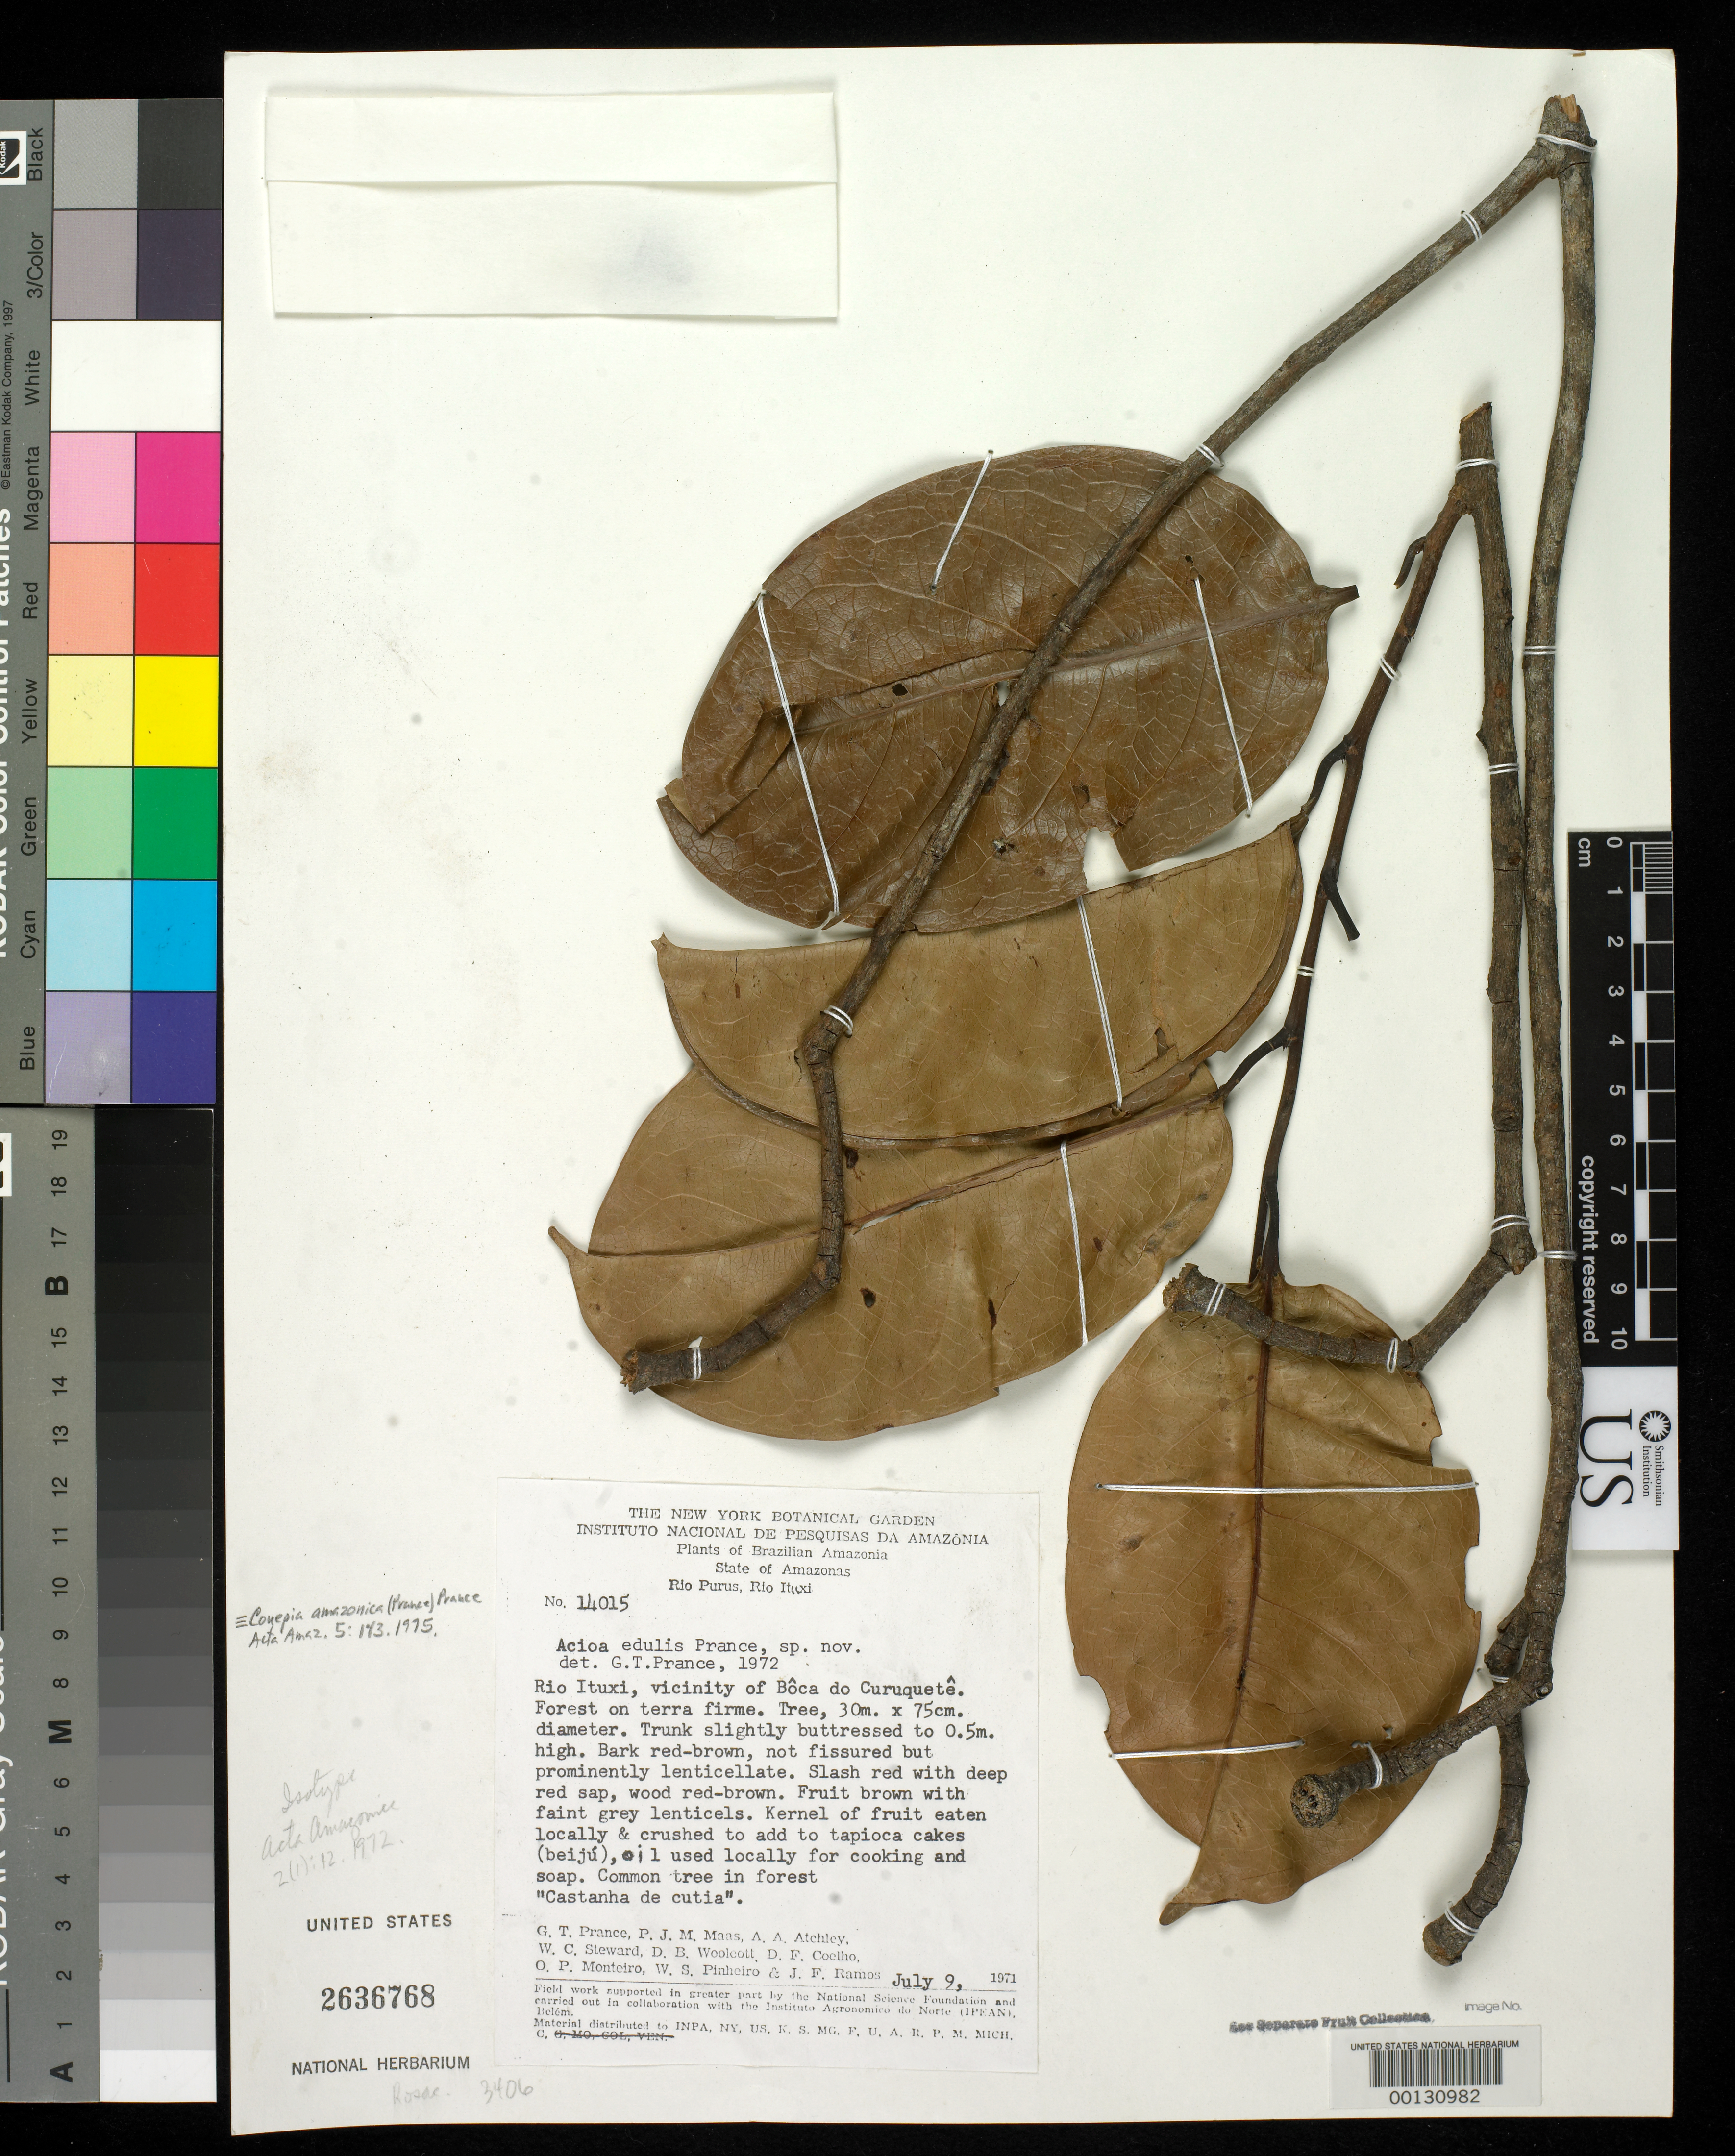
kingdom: Plantae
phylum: Tracheophyta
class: Magnoliopsida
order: Malpighiales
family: Chrysobalanaceae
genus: Acioa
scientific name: Acioa edulis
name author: Prance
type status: Isotype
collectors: G. T. Prance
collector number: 14015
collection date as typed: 09 Jul 1971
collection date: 1971-07-09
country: Brazil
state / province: Amazonas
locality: Rio Itwxi, Boca do Curuquete.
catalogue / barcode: US 2636768